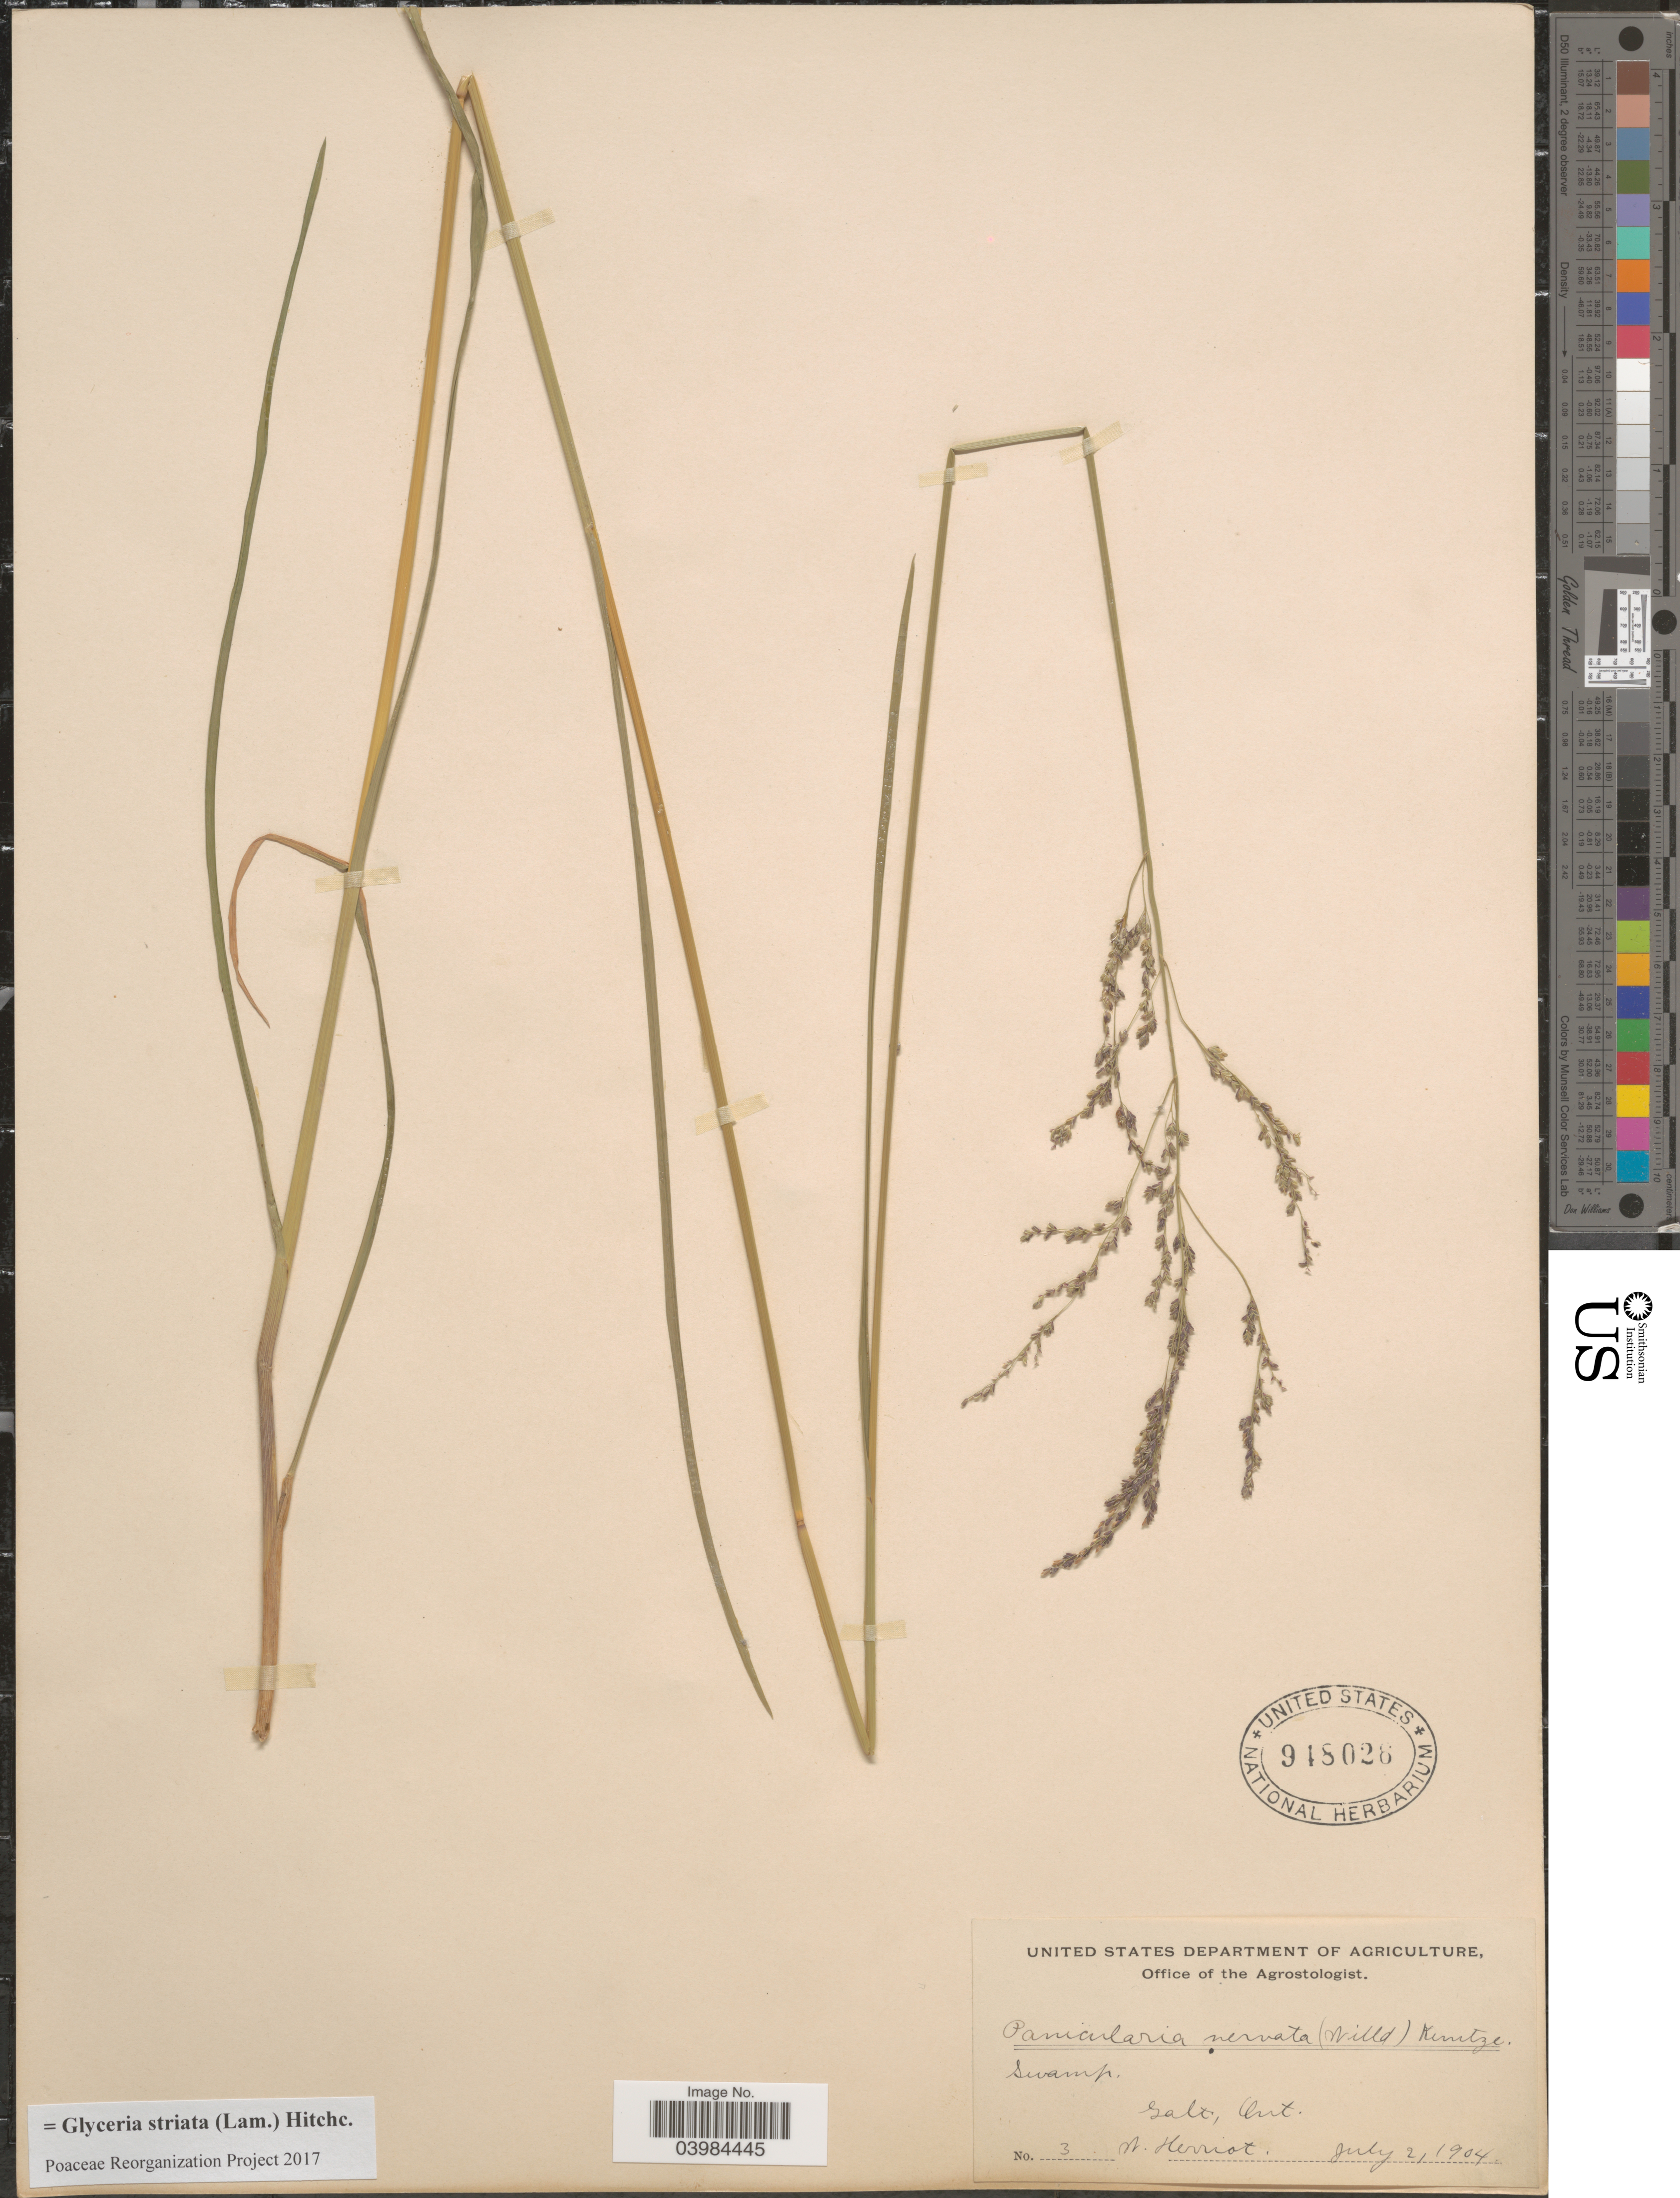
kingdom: Plantae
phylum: Tracheophyta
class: Liliopsida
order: Poales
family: Poaceae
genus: Glyceria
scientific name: Glyceria striata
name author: (Lam.) Hitchc.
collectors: W. Herriot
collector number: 3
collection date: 1904-07-02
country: Canada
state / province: Ontario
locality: Galt.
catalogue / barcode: US 948026